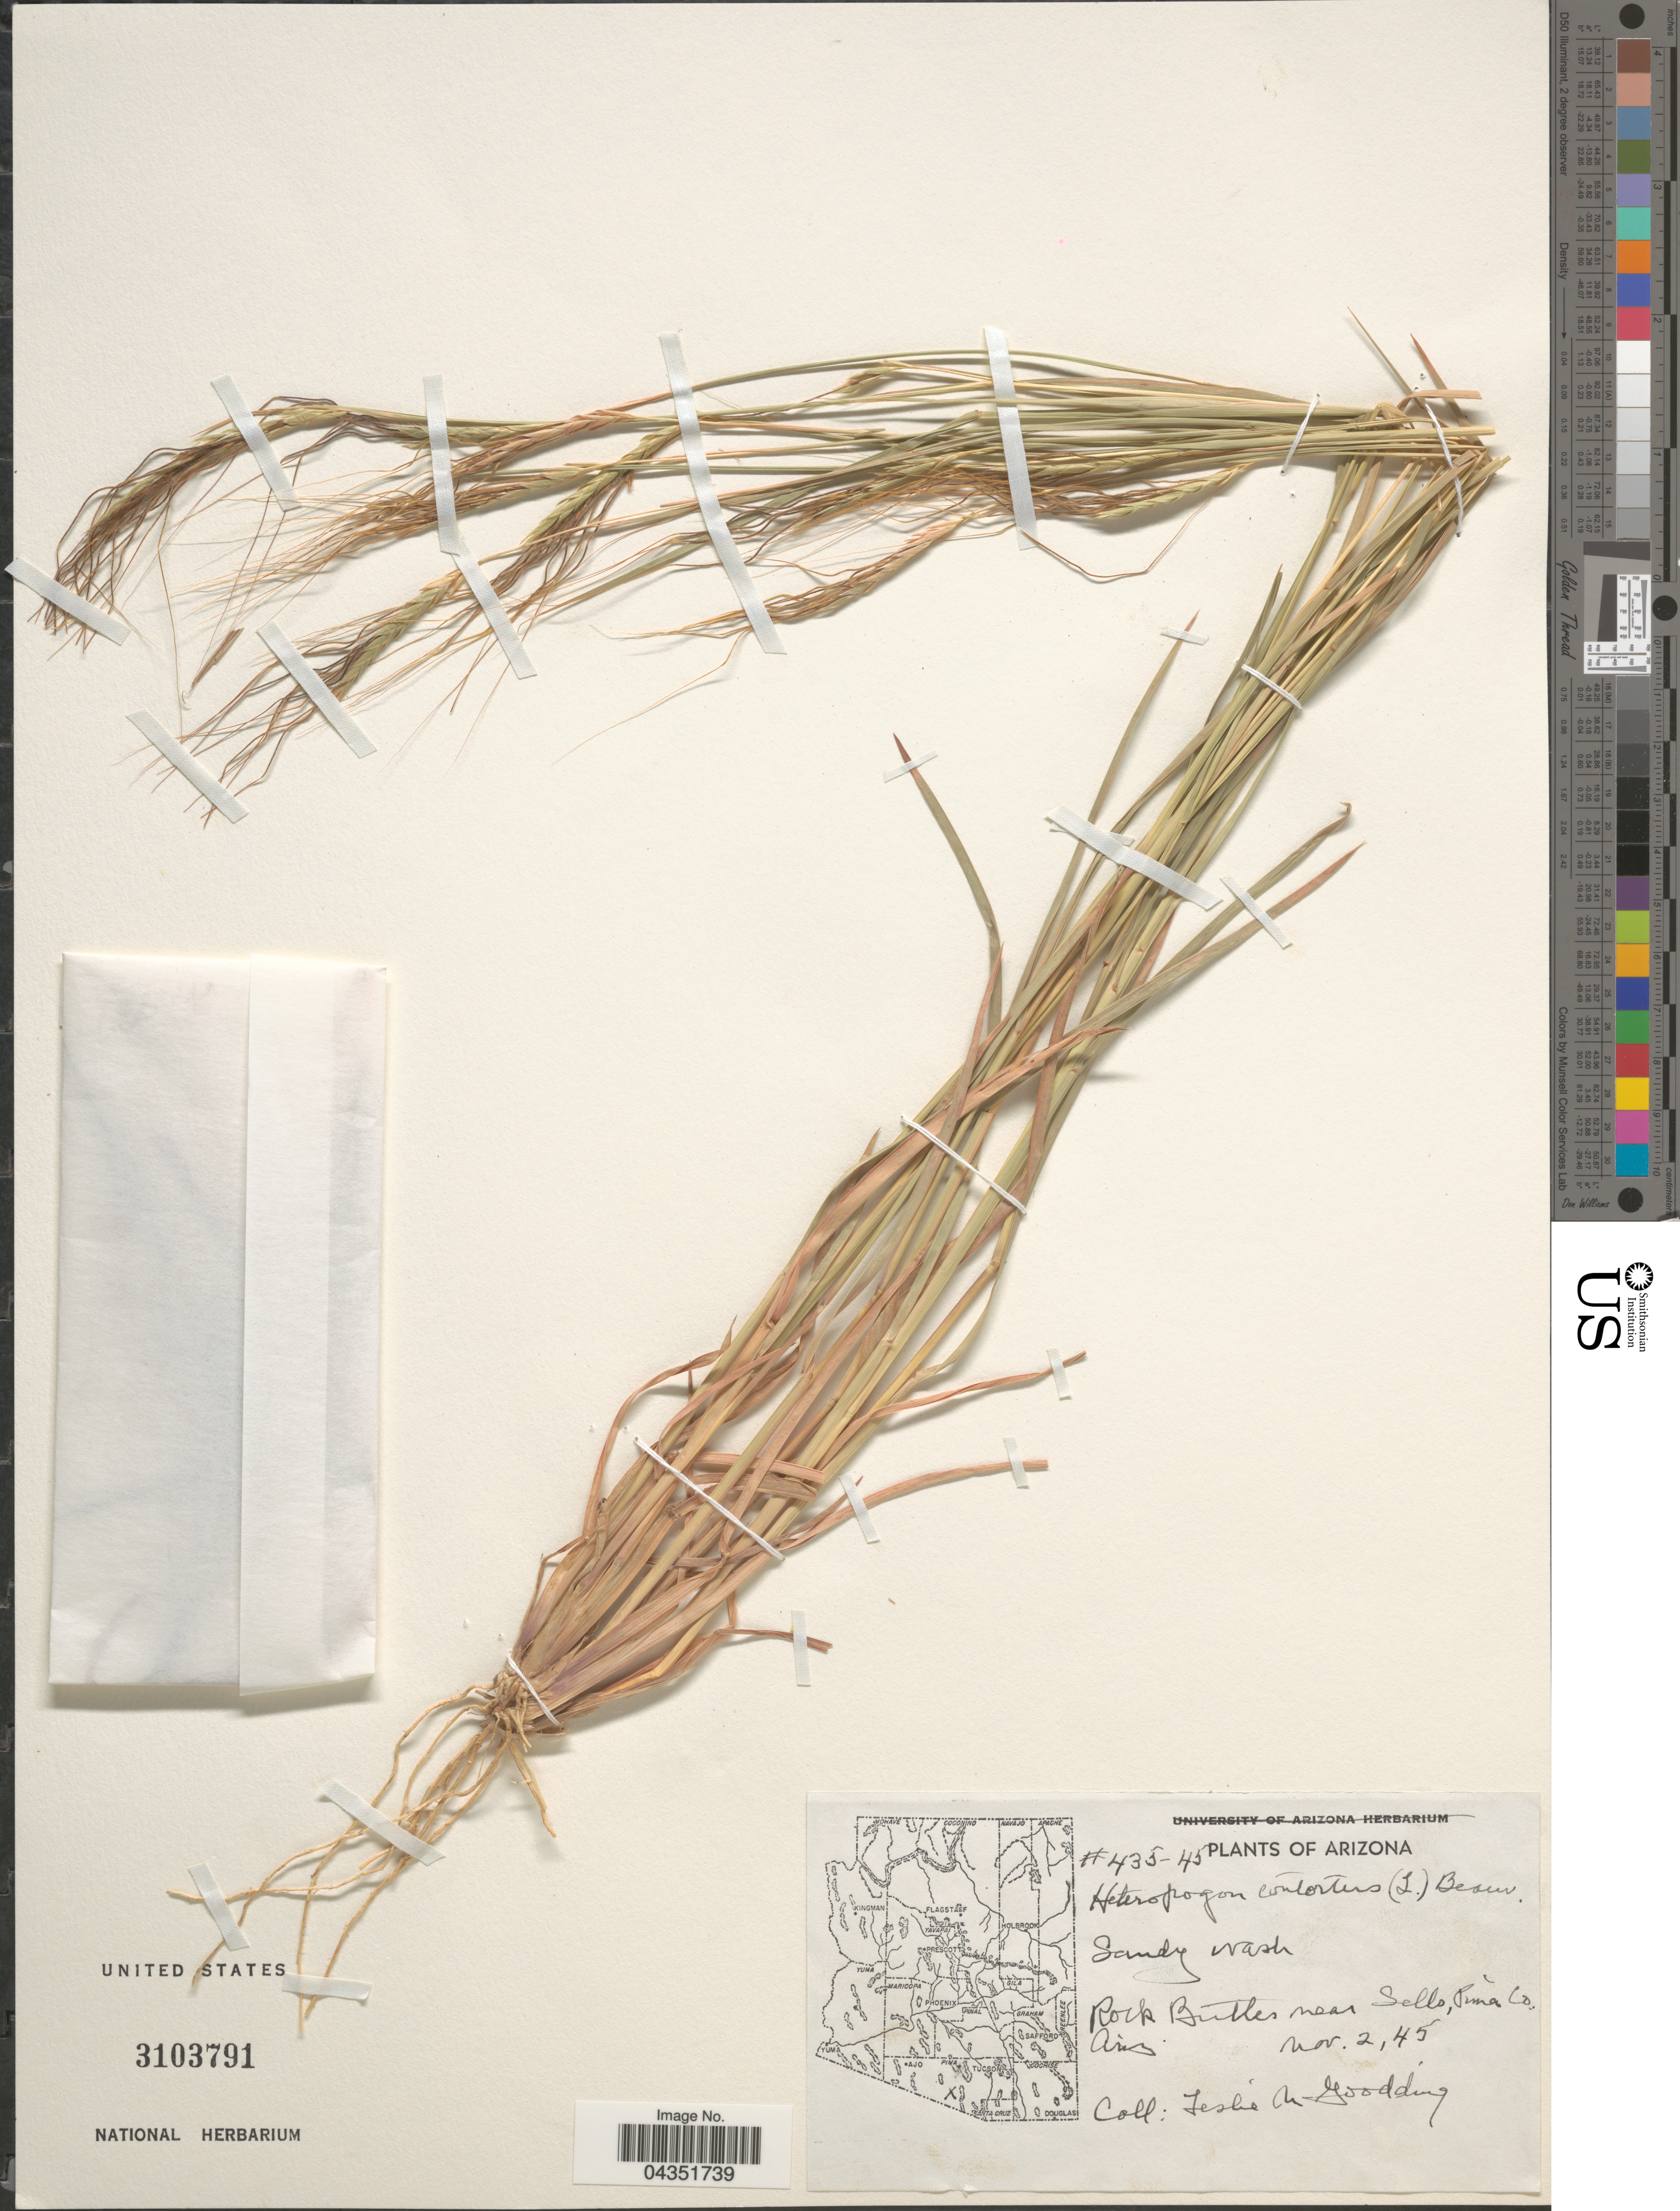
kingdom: Plantae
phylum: Tracheophyta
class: Liliopsida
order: Poales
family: Poaceae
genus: Heteropogon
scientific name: Heteropogon contortus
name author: (L.) P. Beauv. ex Roem. & Schult.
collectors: L. N. Goodding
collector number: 435-45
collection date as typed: Transcribed d/m/y: 2/11/45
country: United States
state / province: Arizona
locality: Rock Buttes near Sello, Pima Co.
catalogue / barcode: US 3103791